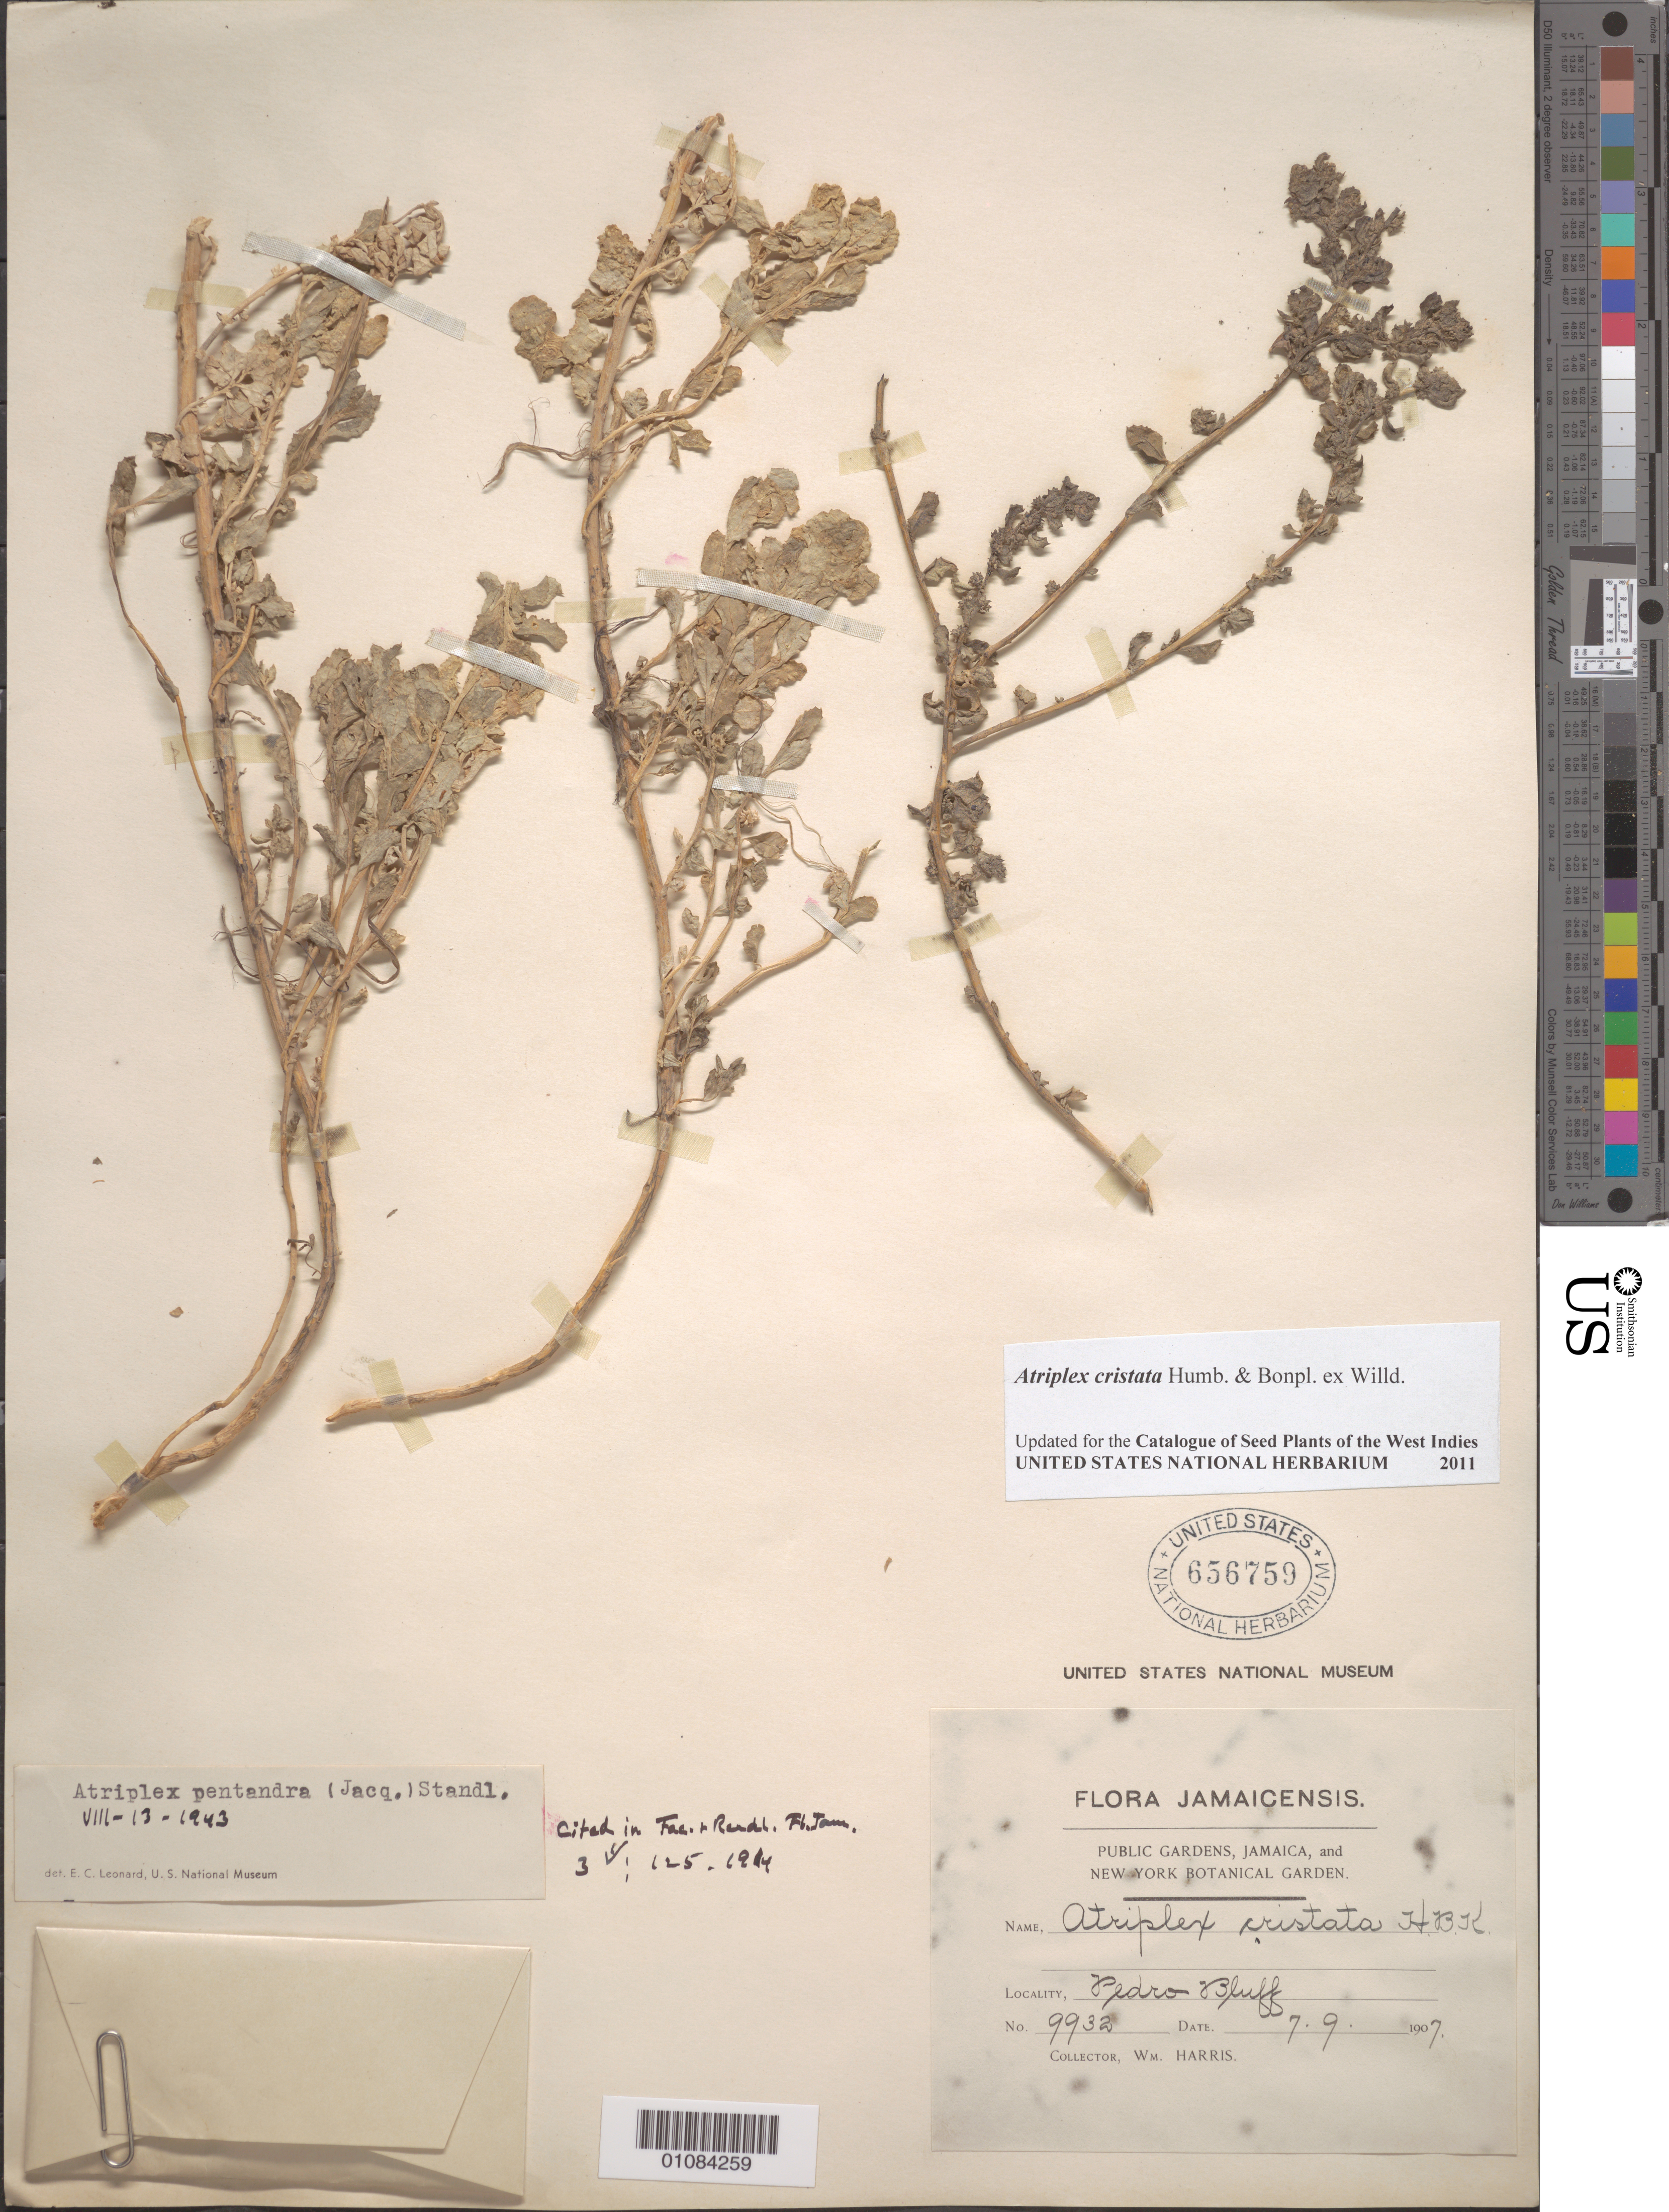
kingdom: Plantae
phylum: Tracheophyta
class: Magnoliopsida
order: Caryophyllales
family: Amaranthaceae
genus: Atriplex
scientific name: Atriplex cristata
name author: Humb. & Bonpl. ex Willd.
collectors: W. H. Harris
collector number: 9932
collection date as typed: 07 Sep 1907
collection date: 1907-09-07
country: Jamaica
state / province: Saint Elizabeth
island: Jamaica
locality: Pedro Bluff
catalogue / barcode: US 656759